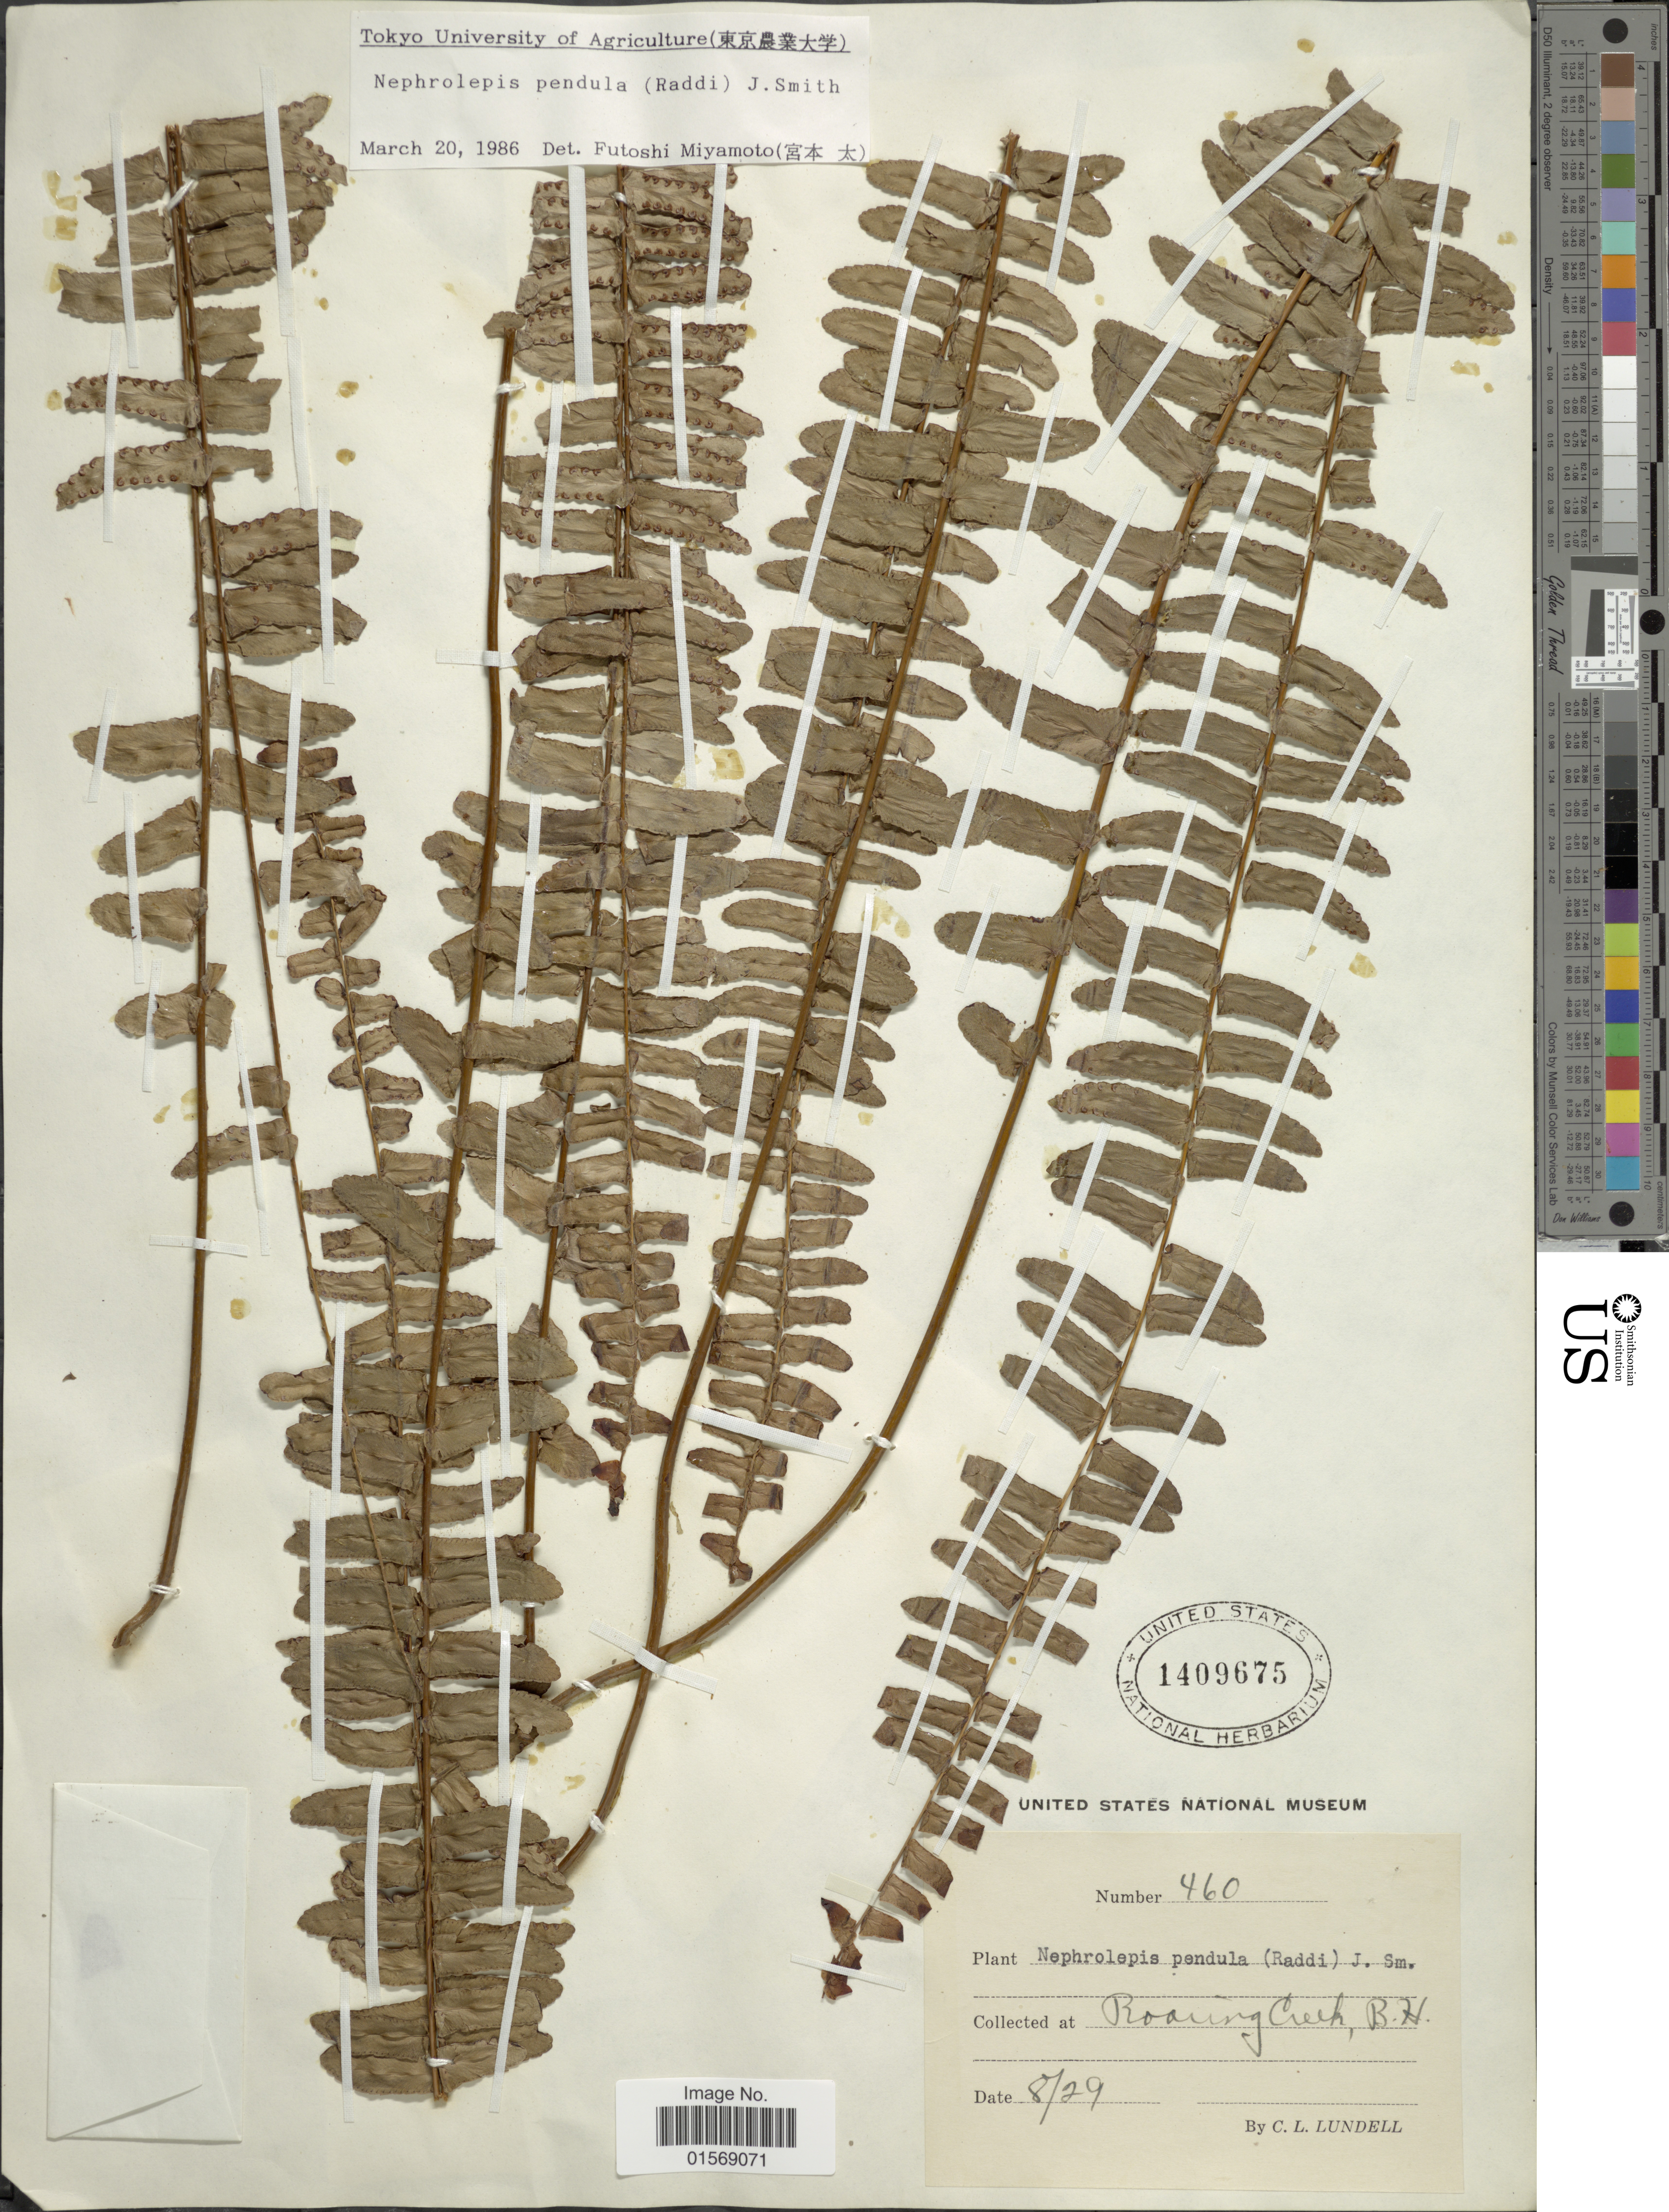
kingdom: Plantae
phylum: Tracheophyta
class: Polypodiopsida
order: Polypodiales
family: Nephrolepidaceae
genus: Nephrolepis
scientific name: Nephrolepis pendula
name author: (Raddi) J. Sm.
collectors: C. L. Lundell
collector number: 460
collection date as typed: Transcribed d/m/y: /8/29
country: Belize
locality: Roaring Creek, B. H.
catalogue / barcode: US 1409675